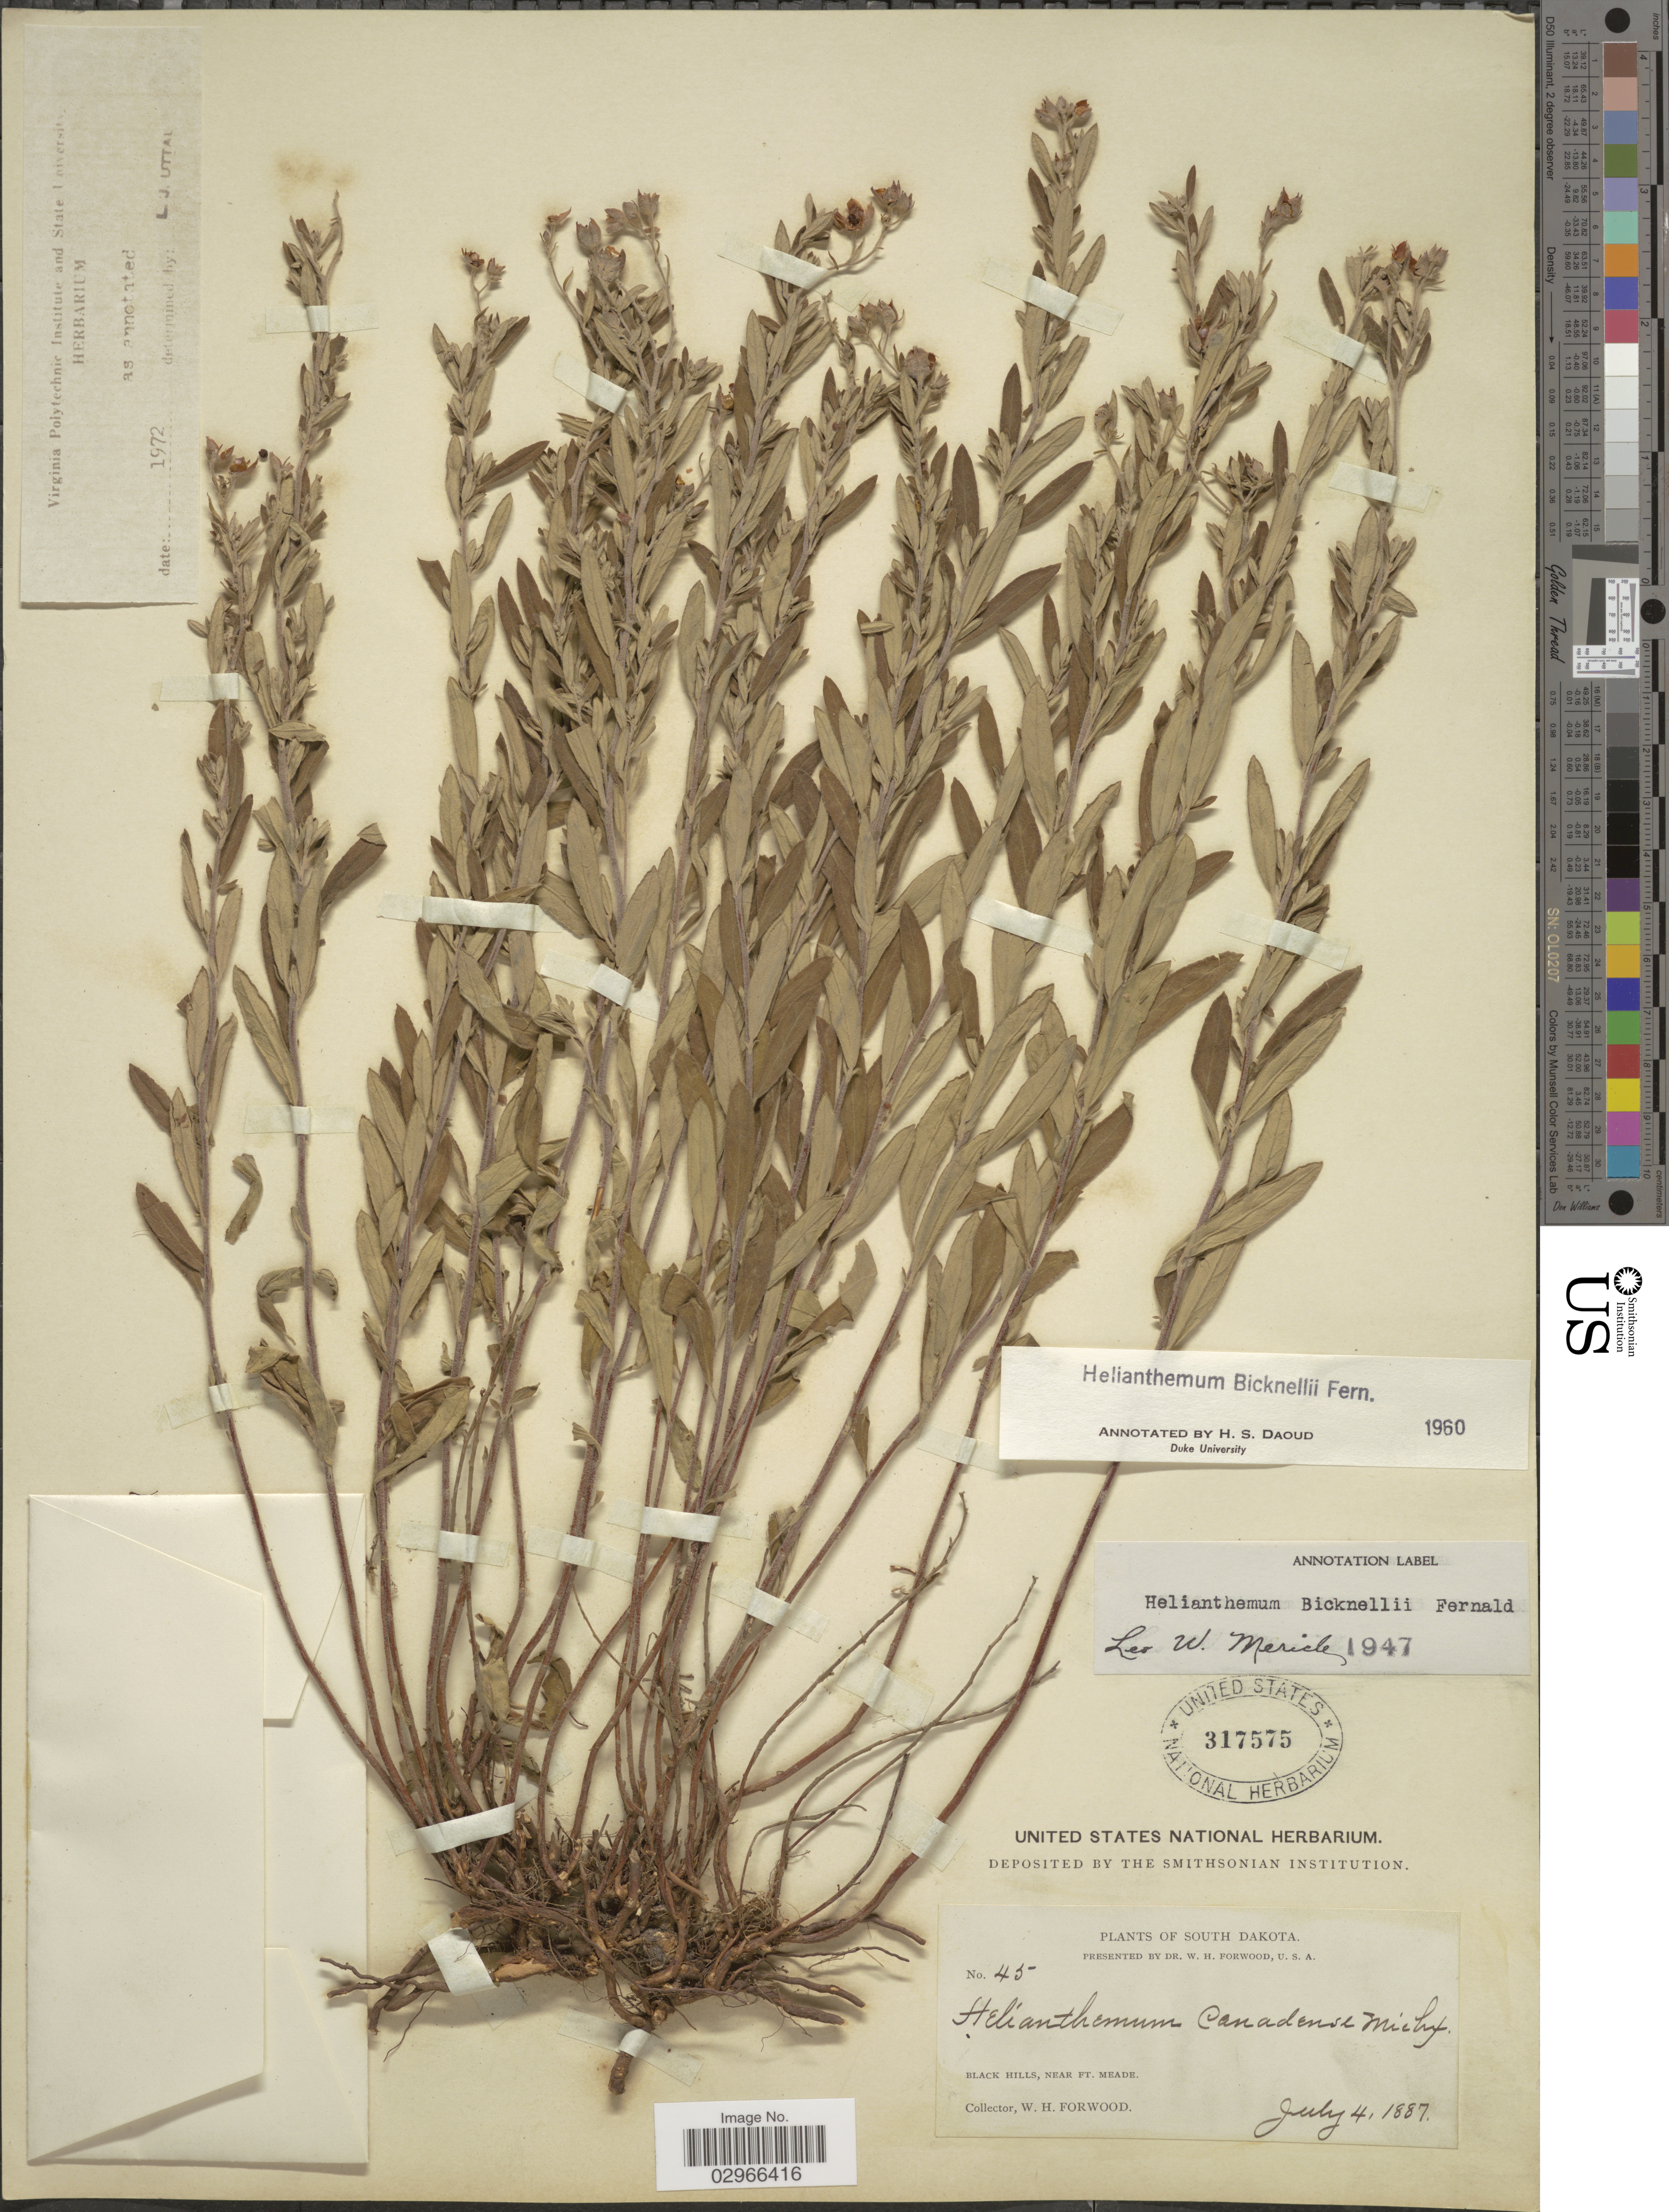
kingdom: Plantae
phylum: Tracheophyta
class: Magnoliopsida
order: Malvales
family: Cistaceae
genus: Helianthemum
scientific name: Helianthemum bicknellii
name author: Fernald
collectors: W. Forwood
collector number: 45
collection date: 1887-07-04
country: United States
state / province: South Dakota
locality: Black Hills, near Ft. Meade.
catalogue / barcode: US 317575